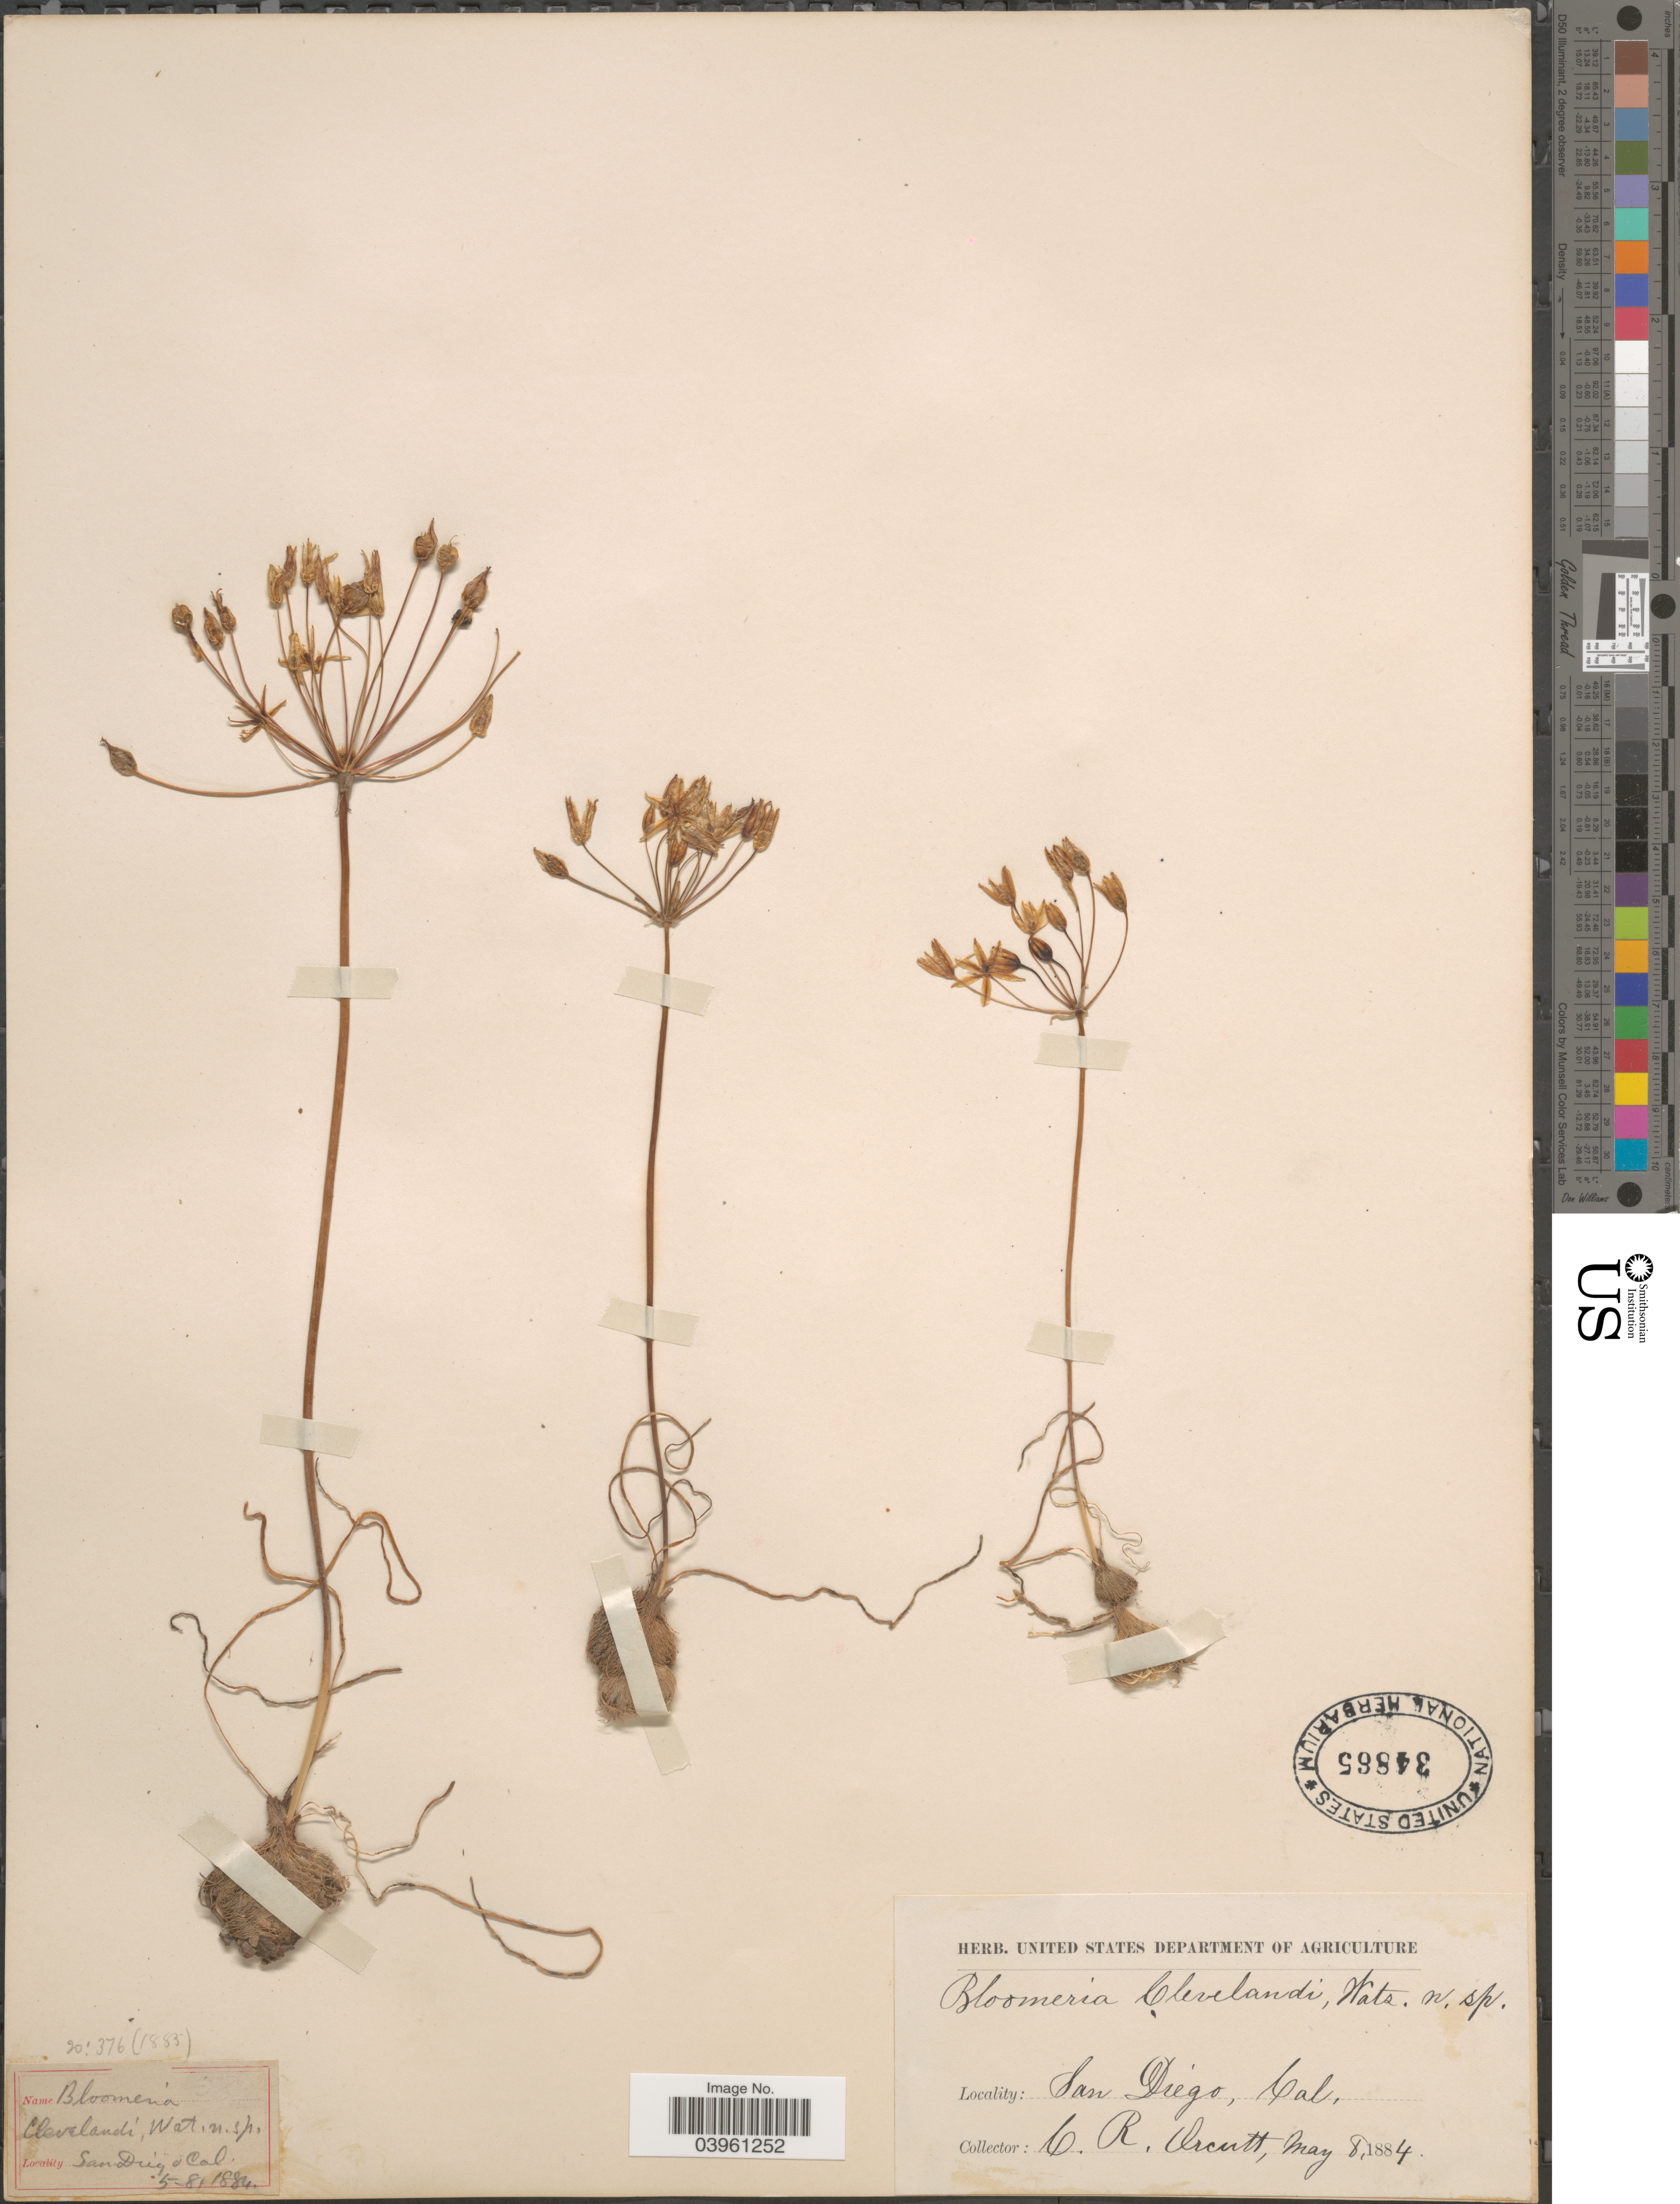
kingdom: Plantae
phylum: Tracheophyta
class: Liliopsida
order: Asparagales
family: Asparagaceae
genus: Bloomeria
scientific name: Bloomeria clevelandii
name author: S. Watson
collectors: C. R. Orcutt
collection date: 1884-05-08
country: United States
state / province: California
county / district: San Diego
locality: San Diego.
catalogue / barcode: US 34885